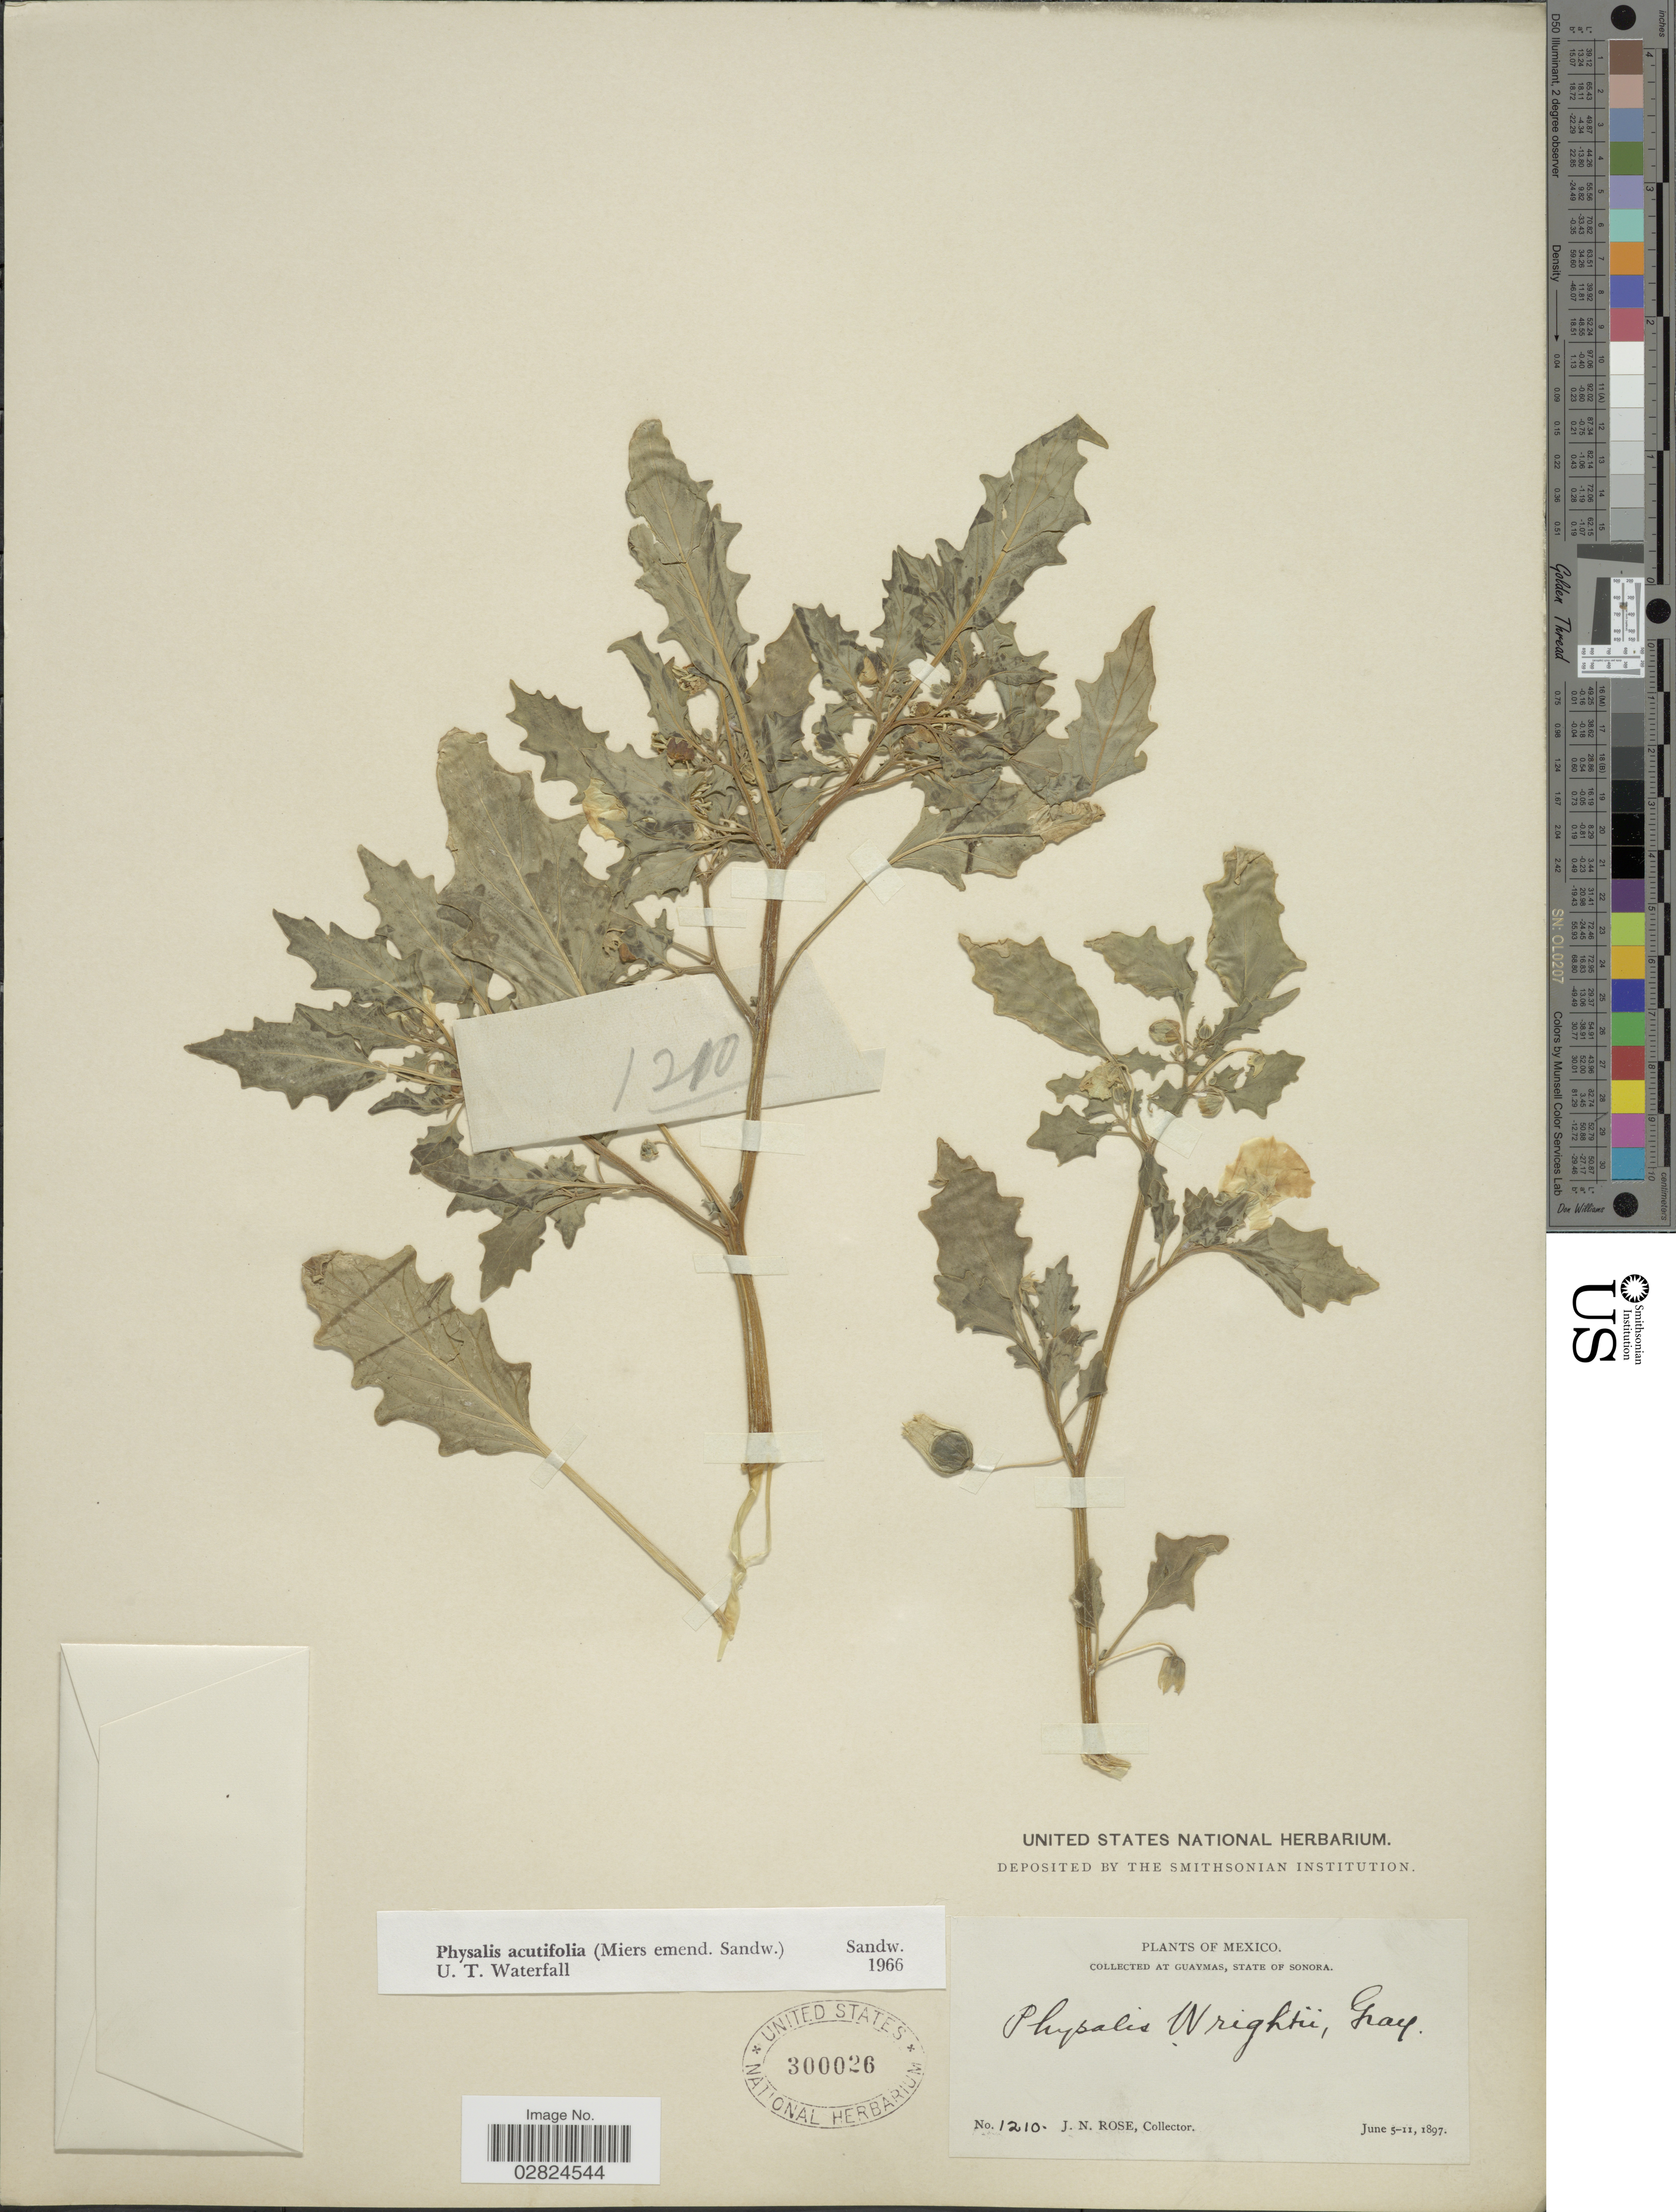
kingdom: Plantae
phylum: Tracheophyta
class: Magnoliopsida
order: Solanales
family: Solanaceae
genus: Physalis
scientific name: Physalis acutifolia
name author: (Miers) Sandwith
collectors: J. N. Rose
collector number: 1210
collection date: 1897-06-05/1897-06-11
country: Mexico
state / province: Sonora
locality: Guaymas.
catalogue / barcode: US 300026